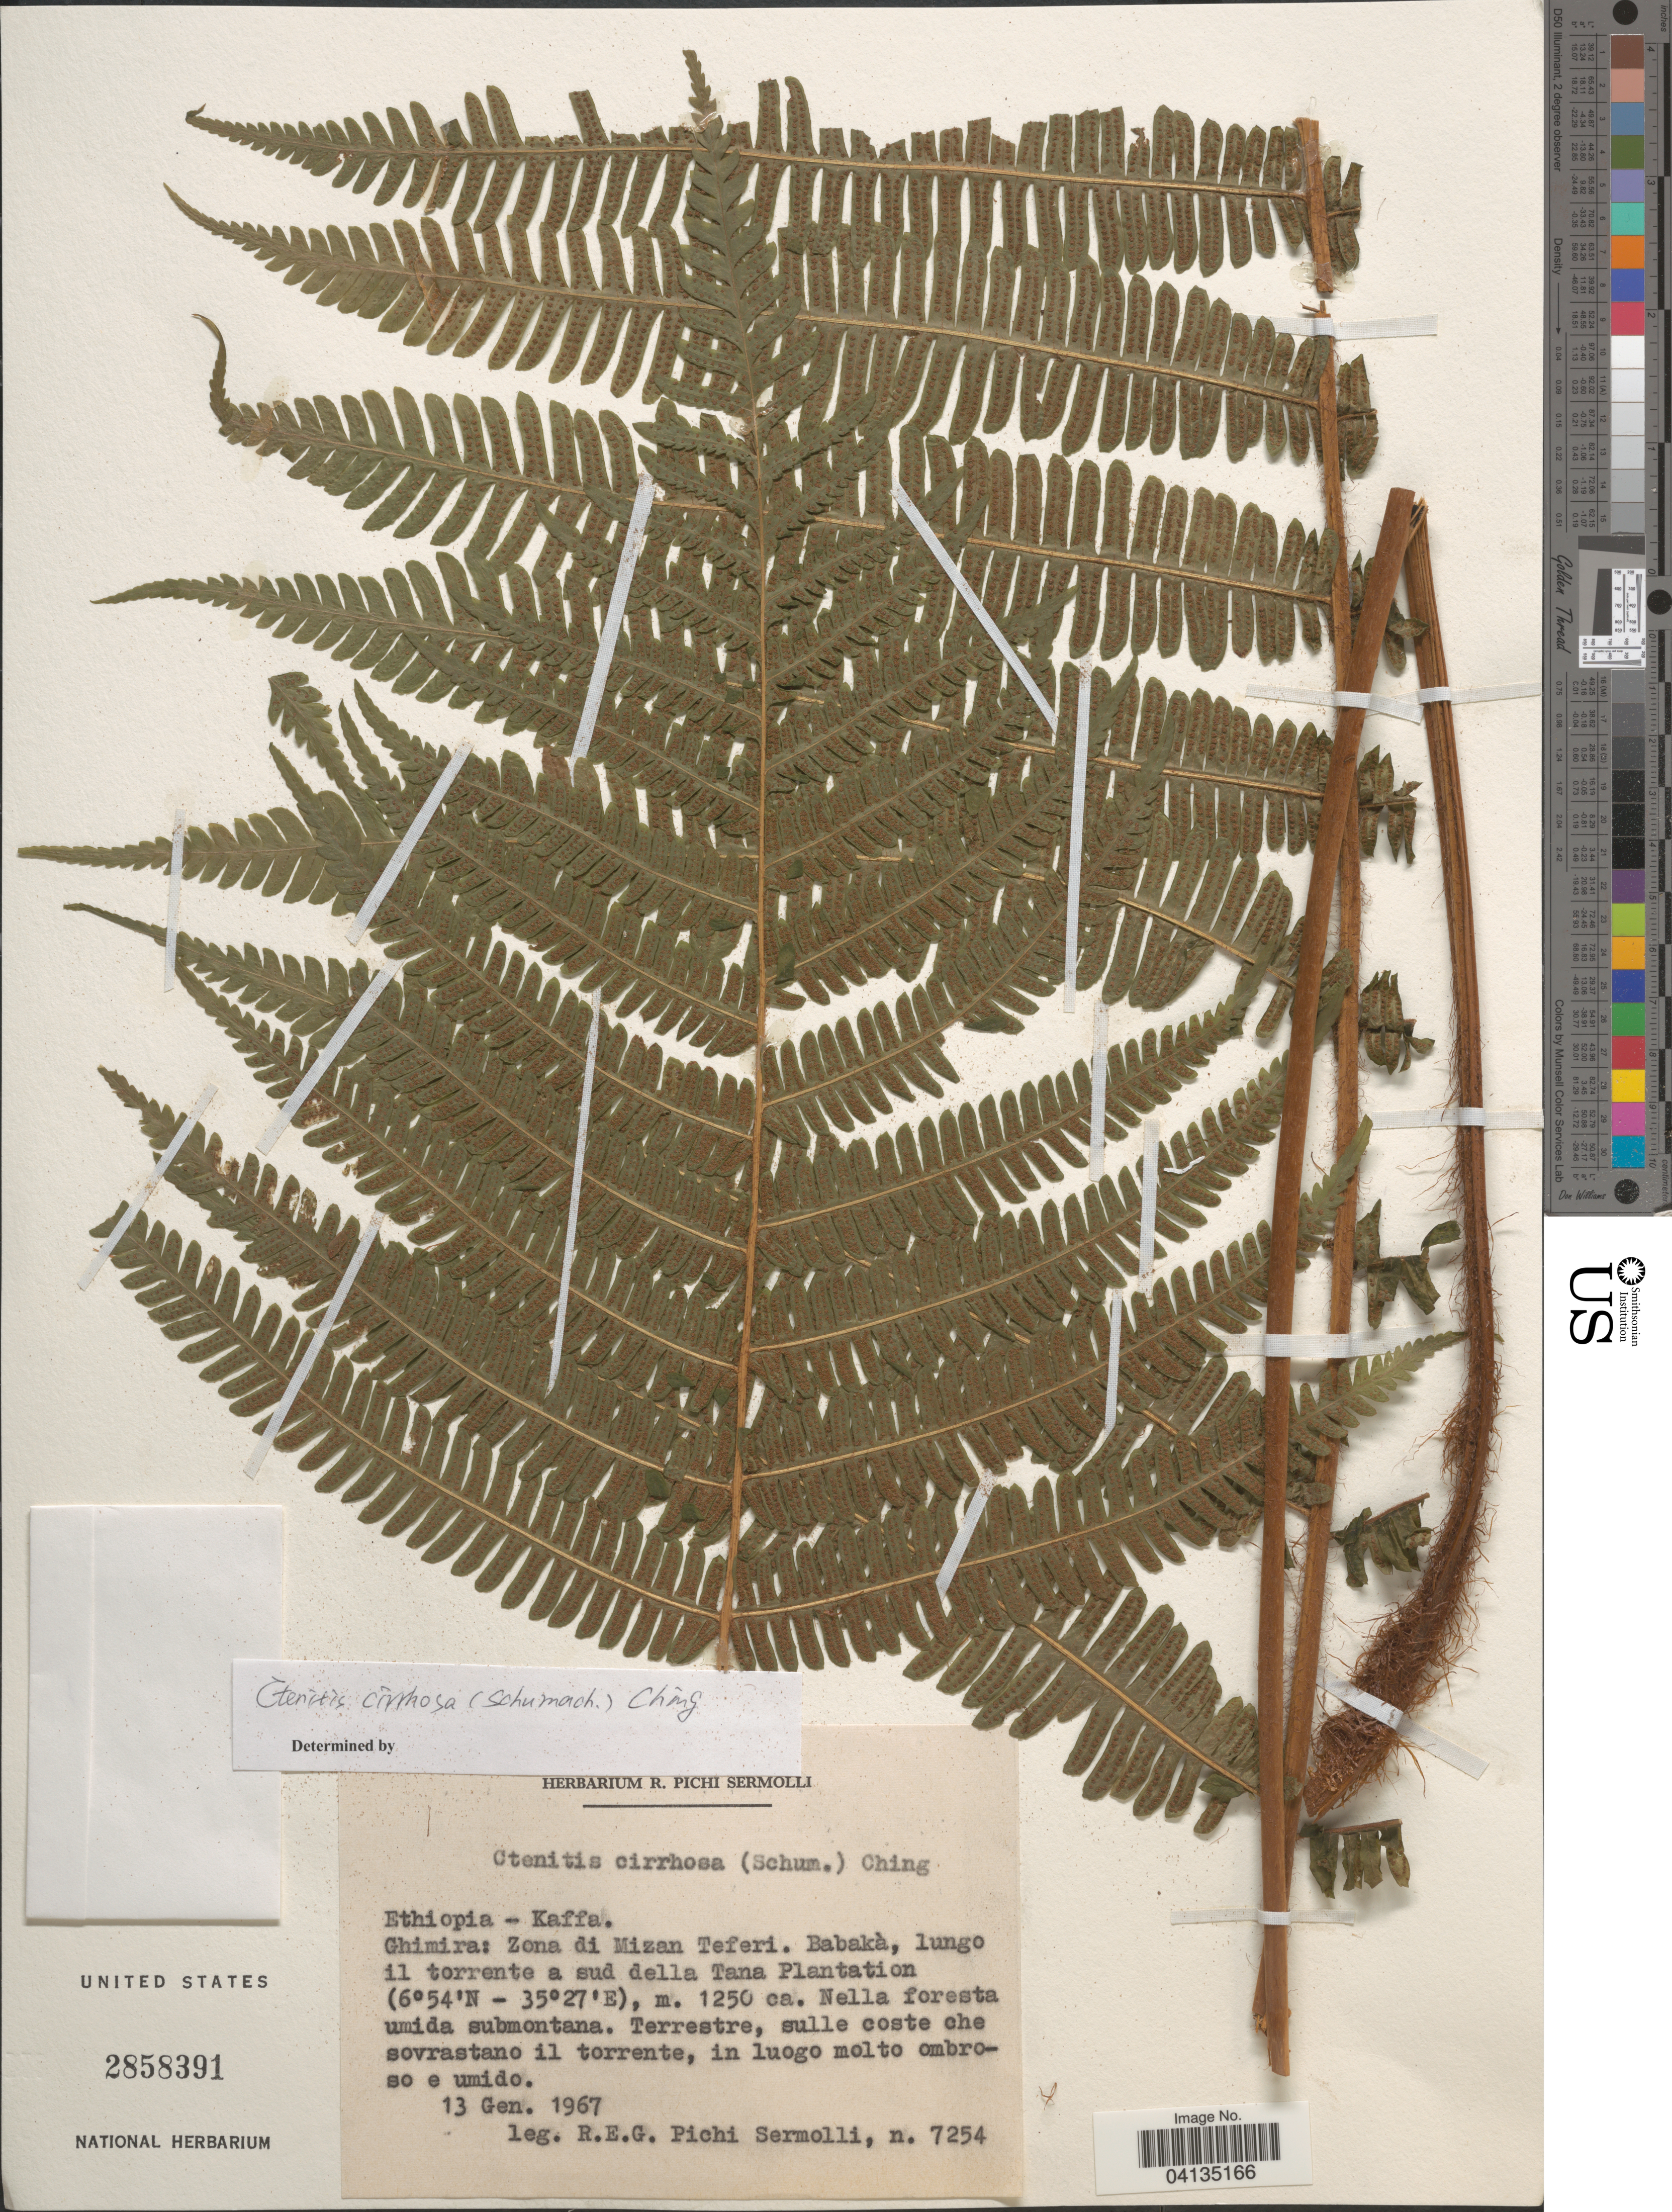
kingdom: Plantae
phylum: Tracheophyta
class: Polypodiopsida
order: Polypodiales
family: Dryopteridaceae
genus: Ctenitis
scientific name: Ctenitis cirrhosa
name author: (Schumach.) Ching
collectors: R. E. Pichi-Sermolli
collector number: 7254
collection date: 1967-01-13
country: Ethiopia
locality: Kaffa. Ghimira: Zona di Mizan Teferi. Babakà, lungo il torrente a sud della Tana Plantation.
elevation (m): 1250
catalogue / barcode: US 2858391